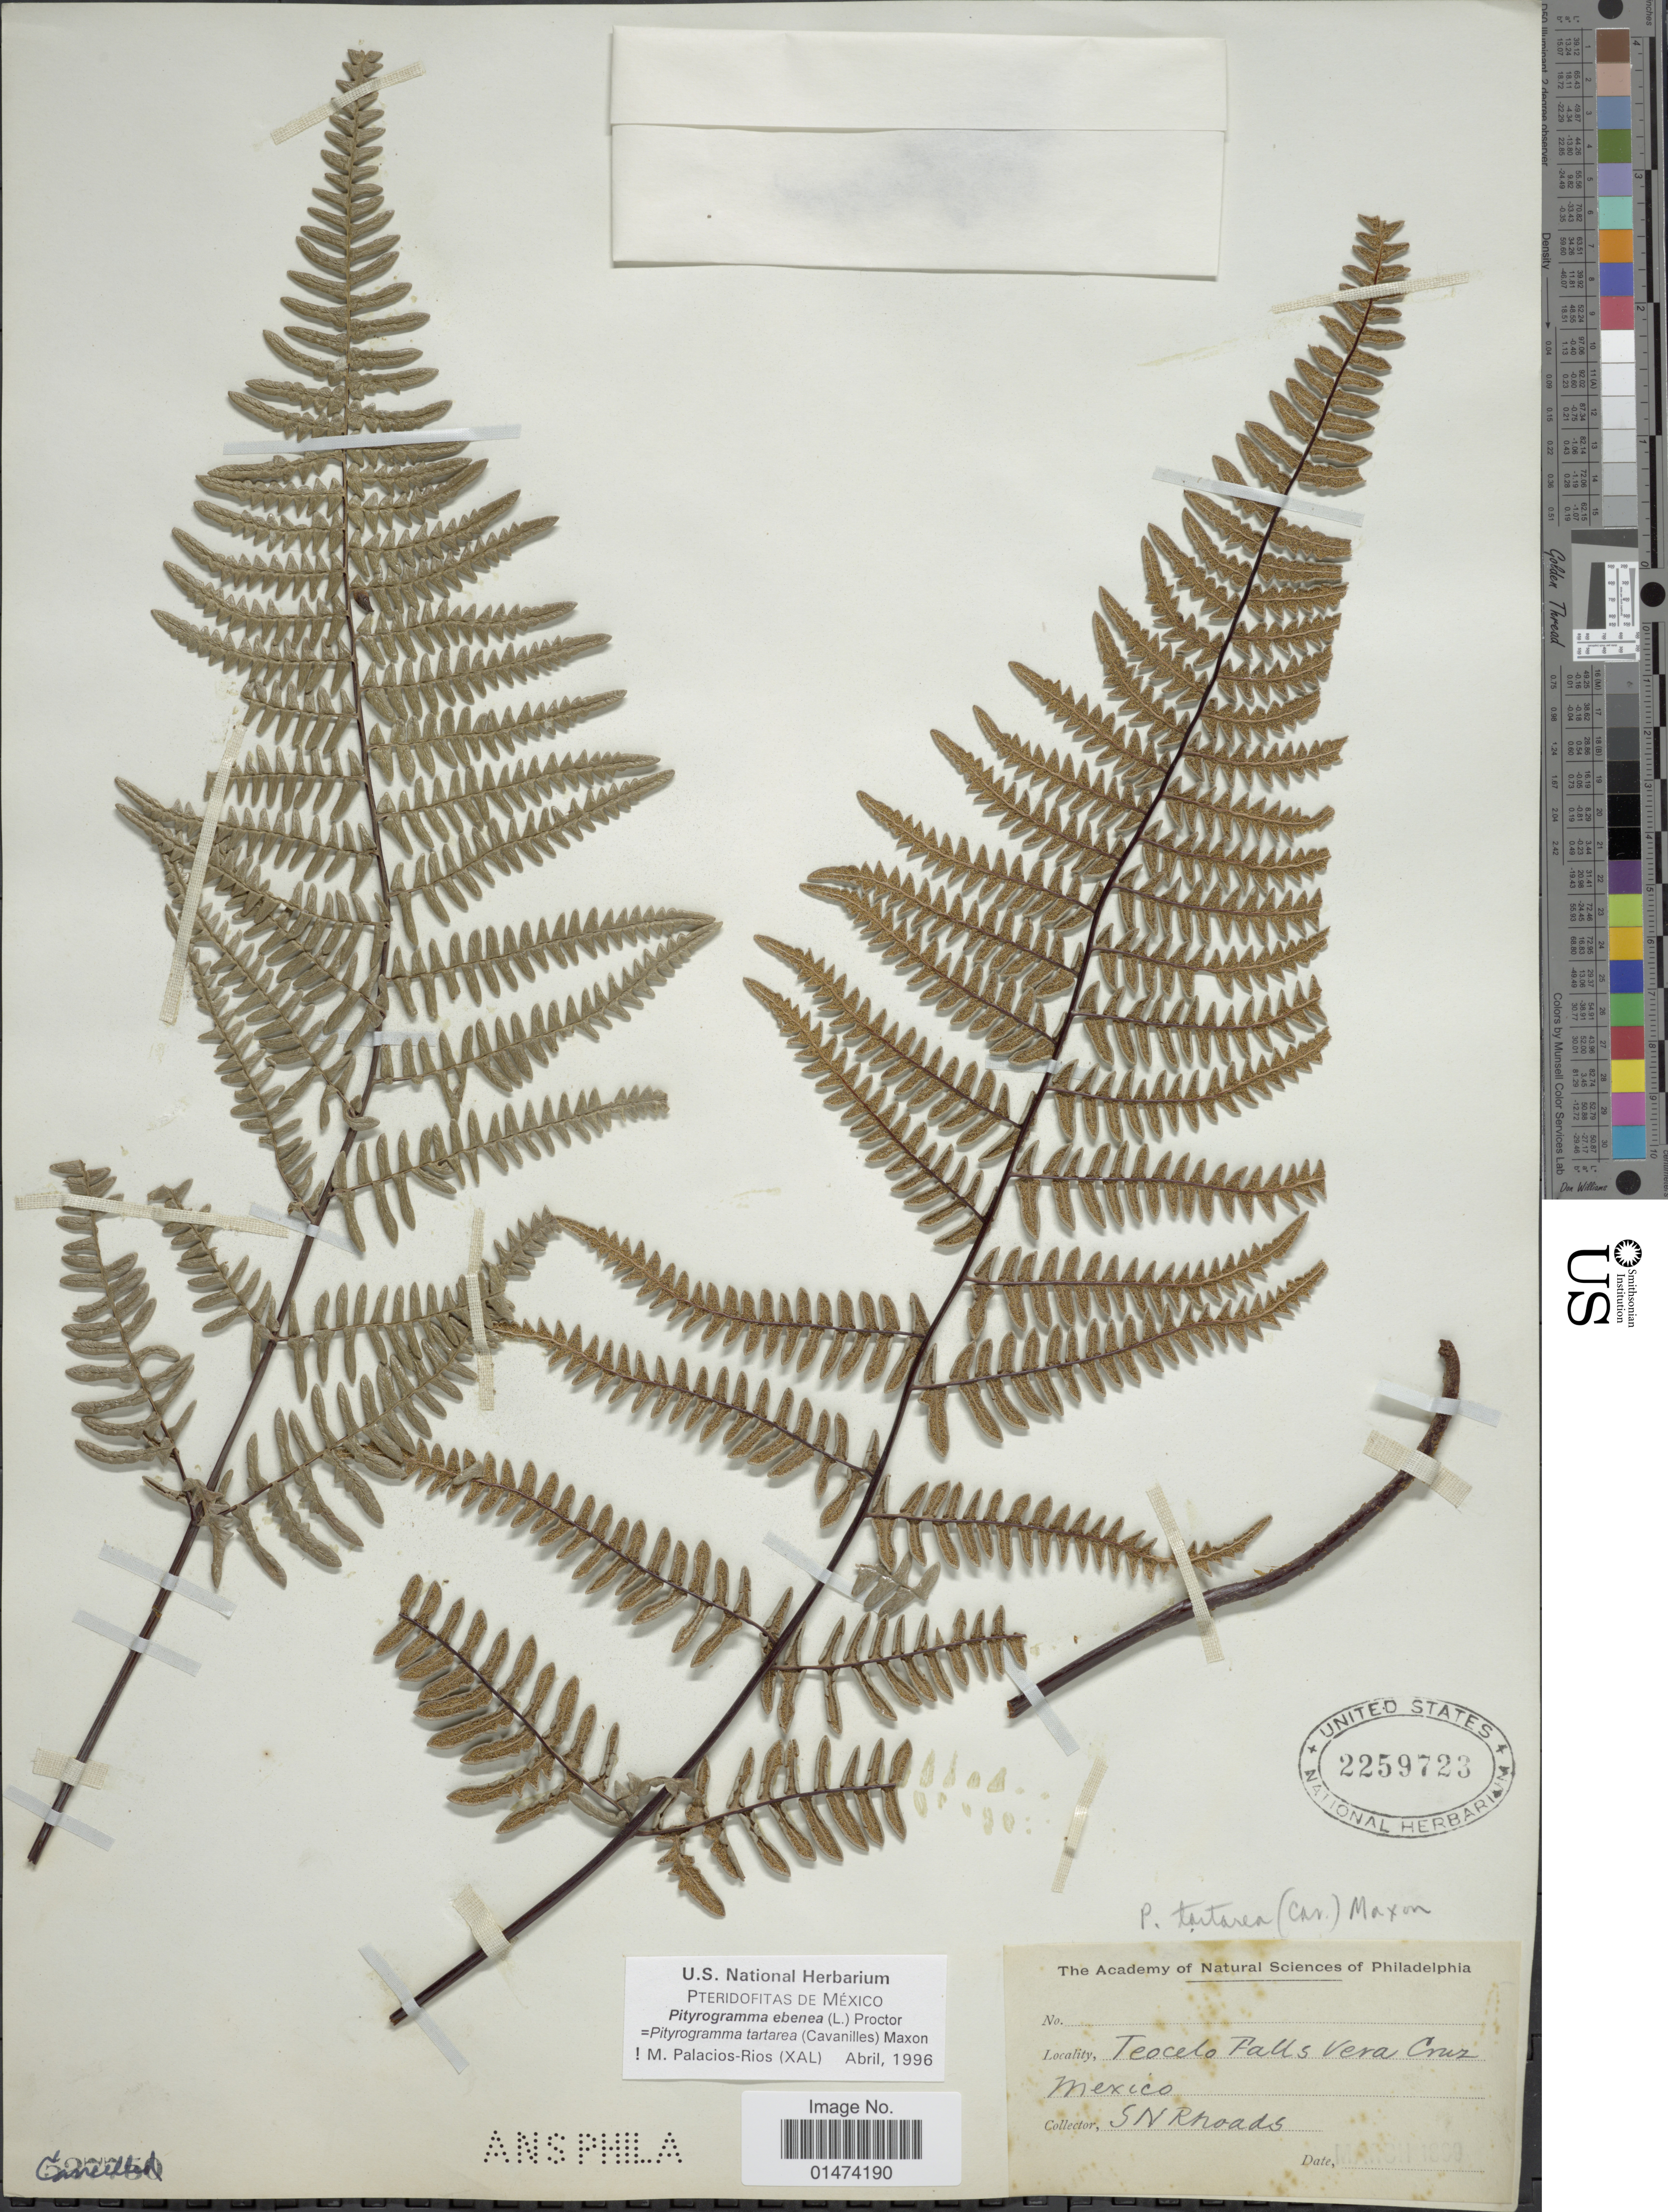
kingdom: Plantae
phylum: Tracheophyta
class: Polypodiopsida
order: Polypodiales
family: Pteridaceae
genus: Pityrogramma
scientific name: Pityrogramma tartarea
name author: (Cav.) Maxon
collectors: A. Rhoads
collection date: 1889-03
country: Mexico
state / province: Veracruz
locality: Teocelo falls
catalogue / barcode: US 2259723